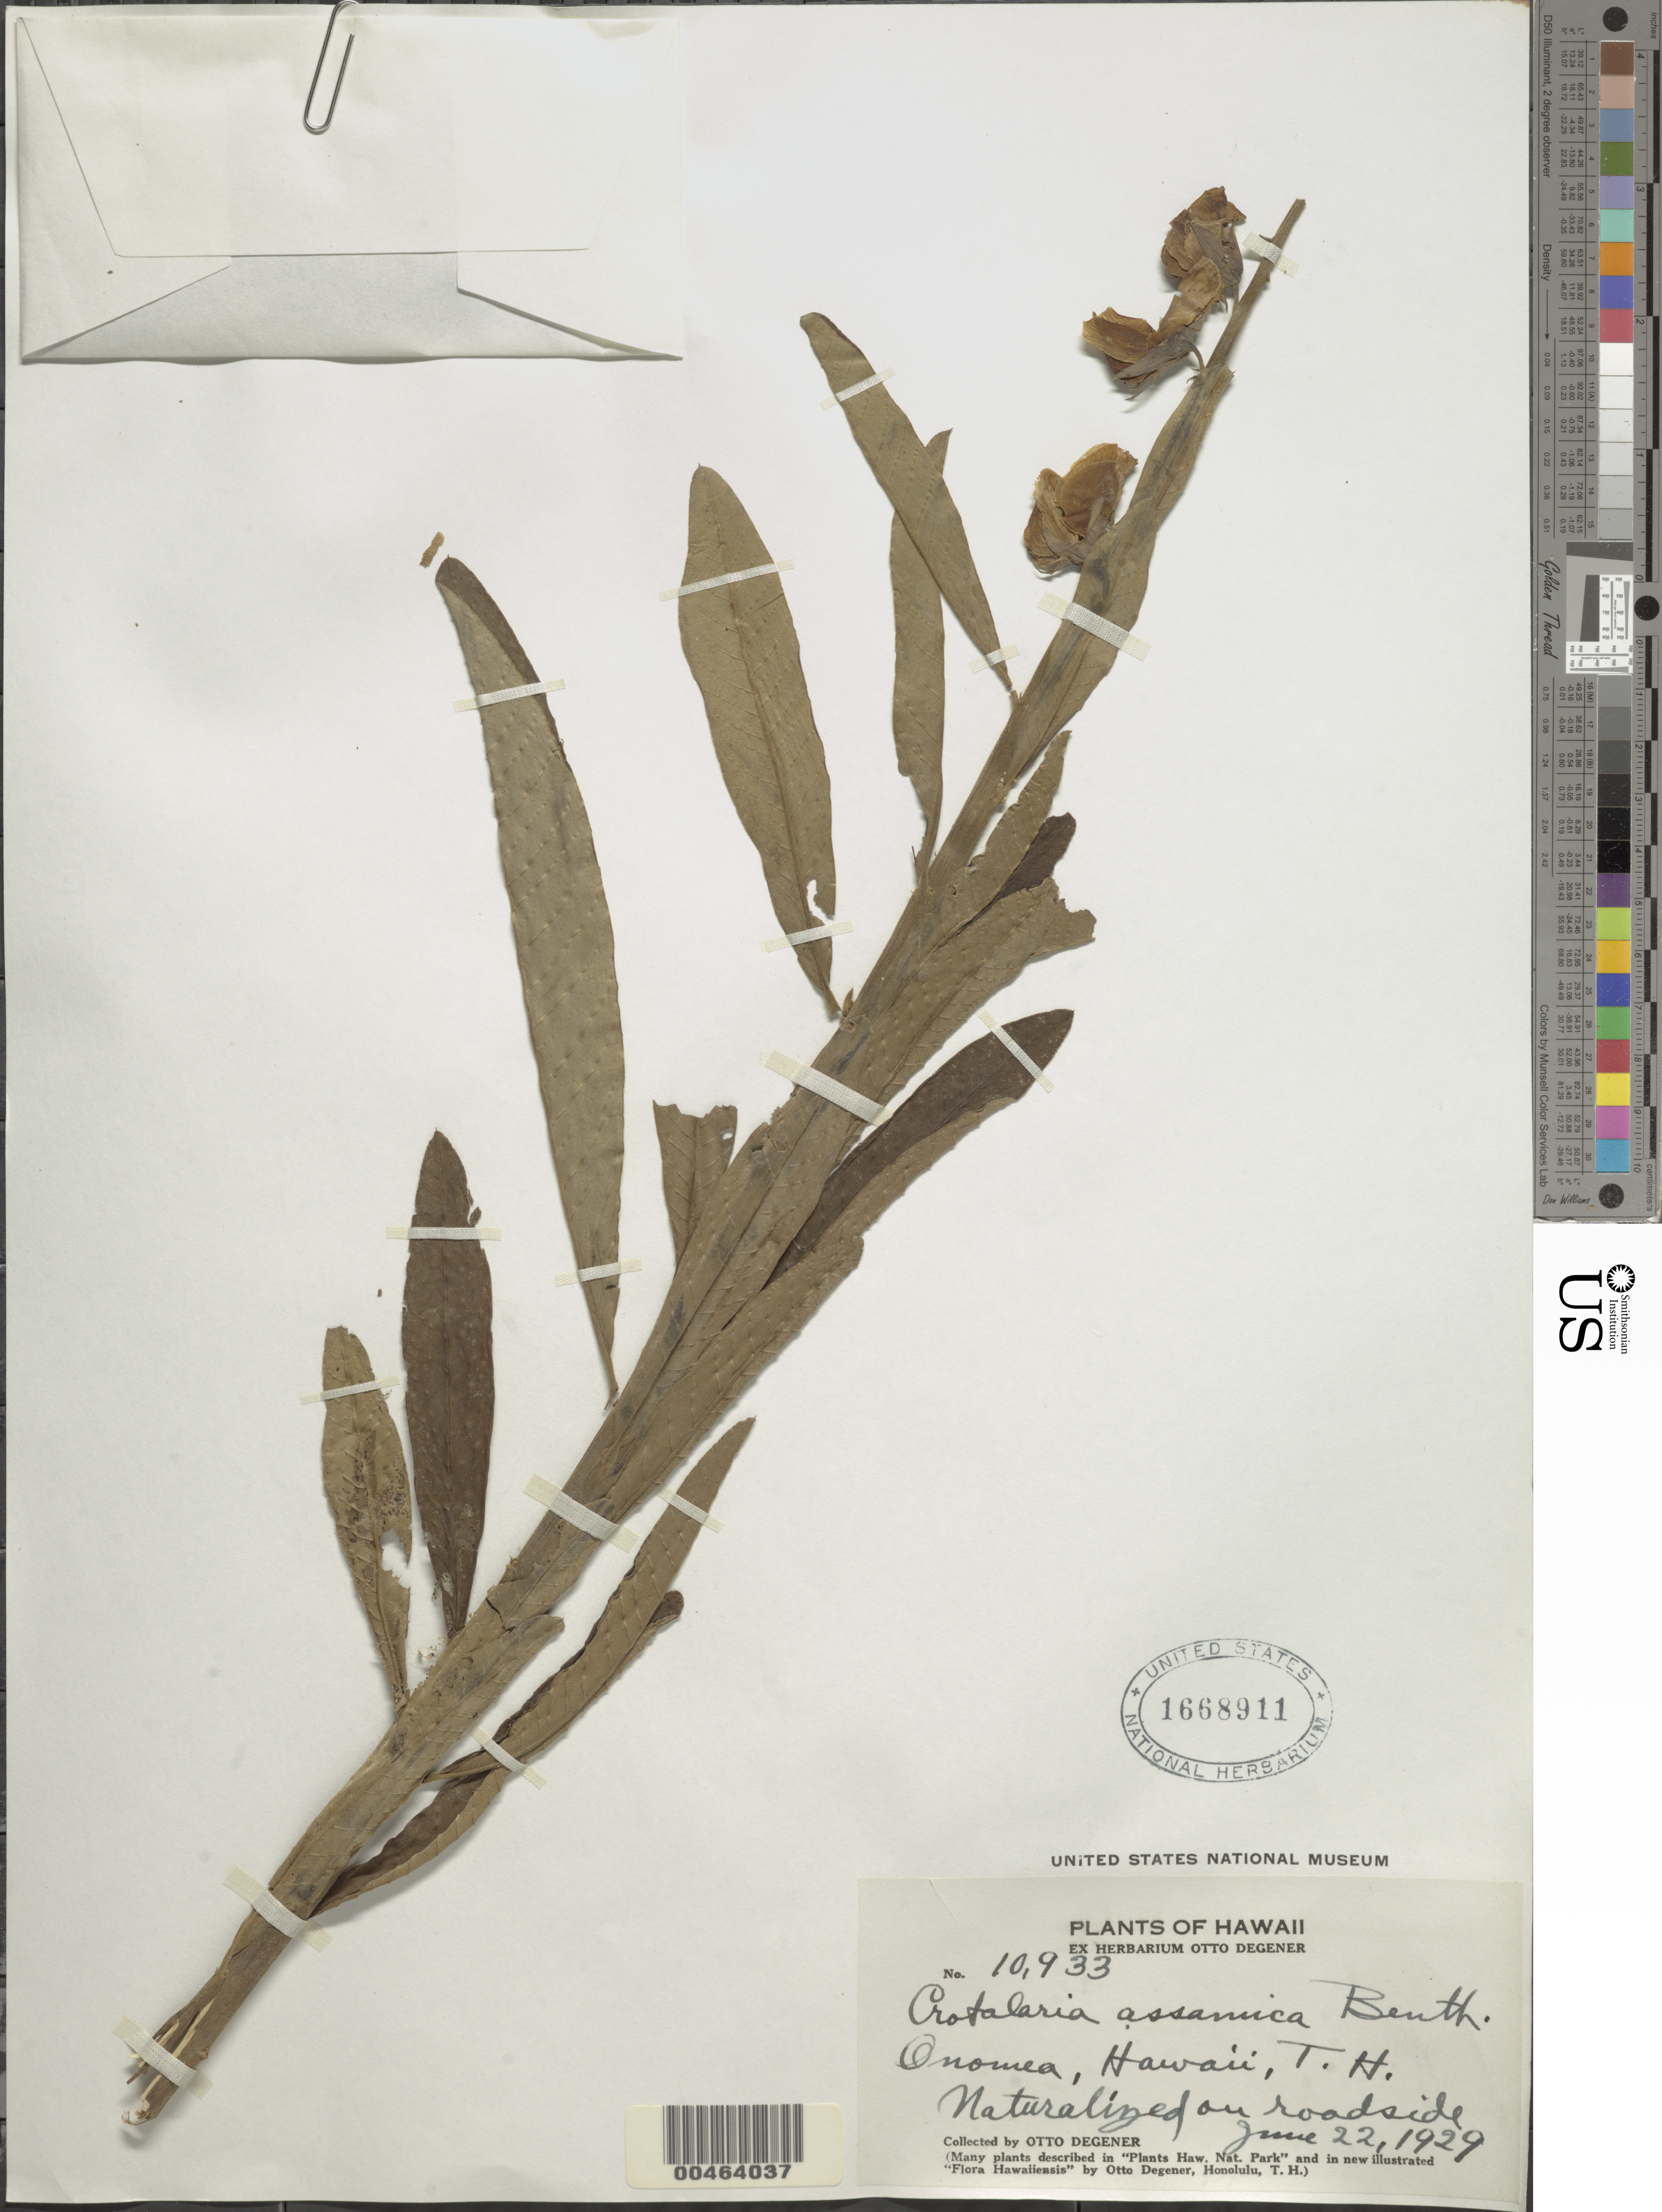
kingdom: Plantae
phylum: Tracheophyta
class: Magnoliopsida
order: Fabales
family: Fabaceae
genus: Crotalaria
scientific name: Crotalaria assamica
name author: Benth.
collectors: O. Degener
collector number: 10933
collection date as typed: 22 Jun 1929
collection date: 1929-06-22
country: United States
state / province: Hawaii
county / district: Hawaii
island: Hawaii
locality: Onomea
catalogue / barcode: US 1668911